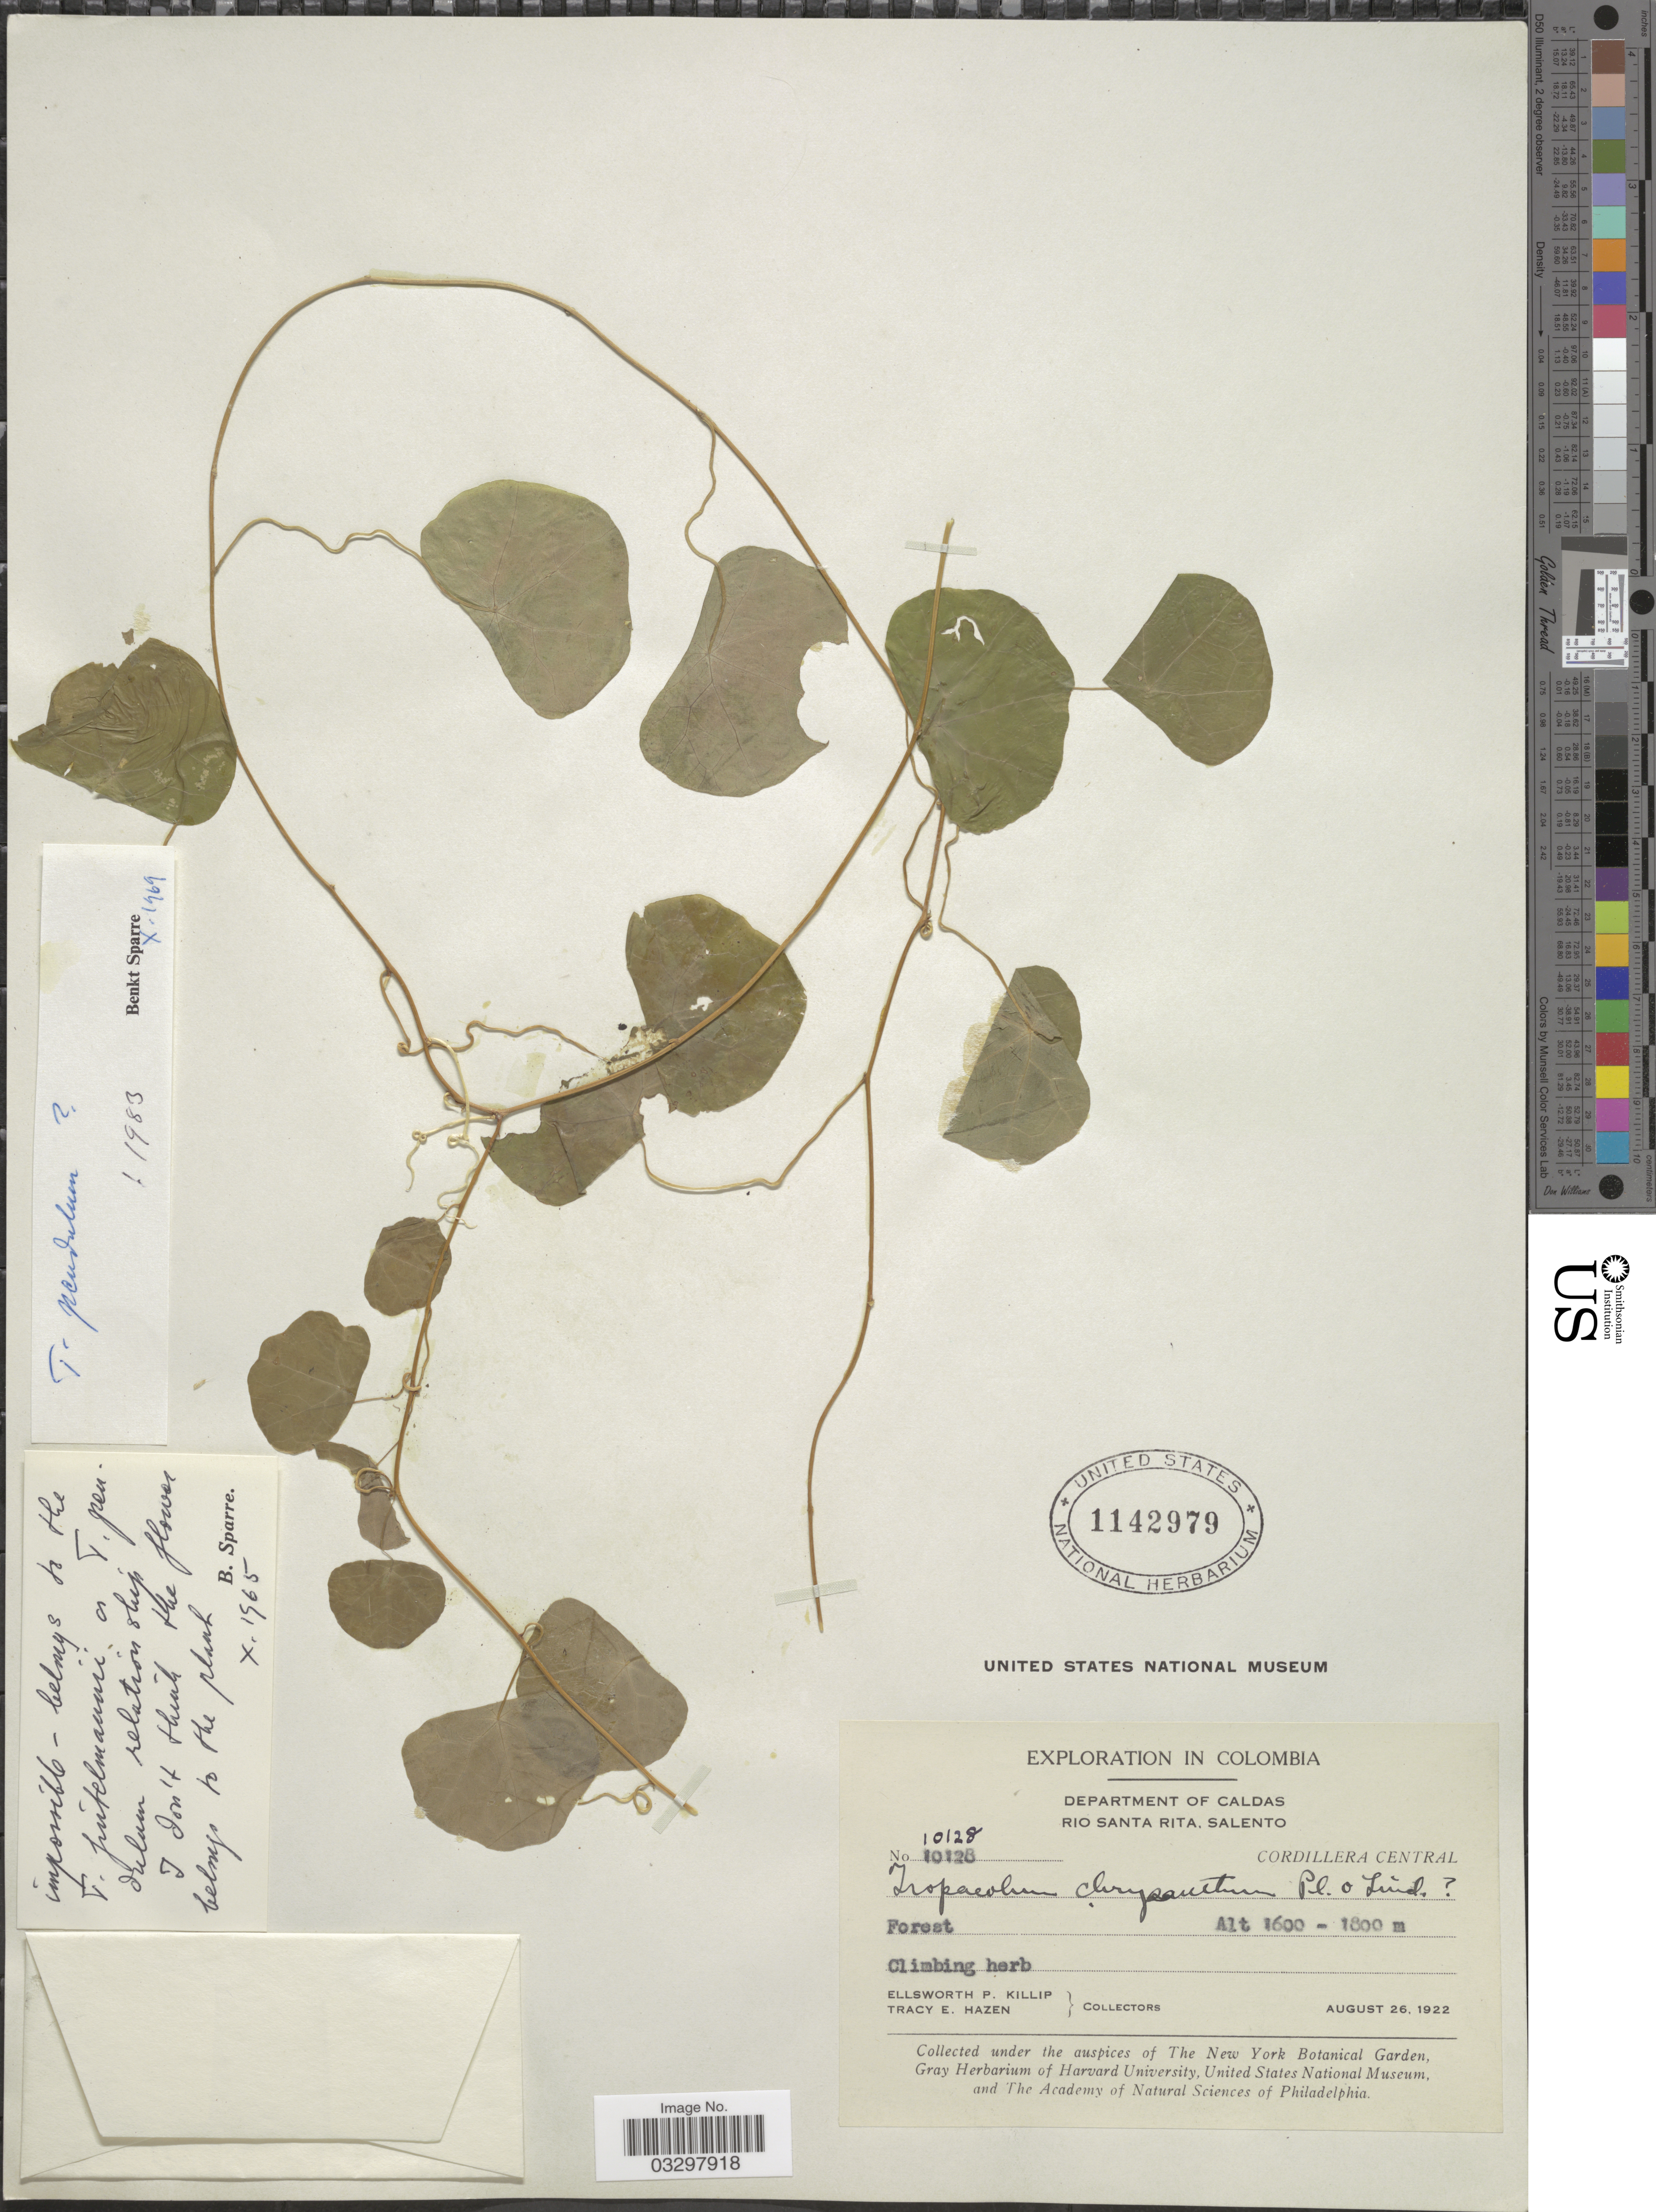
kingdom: Plantae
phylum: Tracheophyta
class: Magnoliopsida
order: Brassicales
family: Tropaeolaceae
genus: Tropaeolum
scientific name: Tropaeolum pendulum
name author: Klotzsch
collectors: E. P. Killip & T. E. Hazen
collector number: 10128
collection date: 1922-08-26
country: Colombia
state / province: Caldas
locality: Department of Caldas, Rio Santa Rita, Salento, Cordillera Central.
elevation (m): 1600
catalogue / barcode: US 1142979